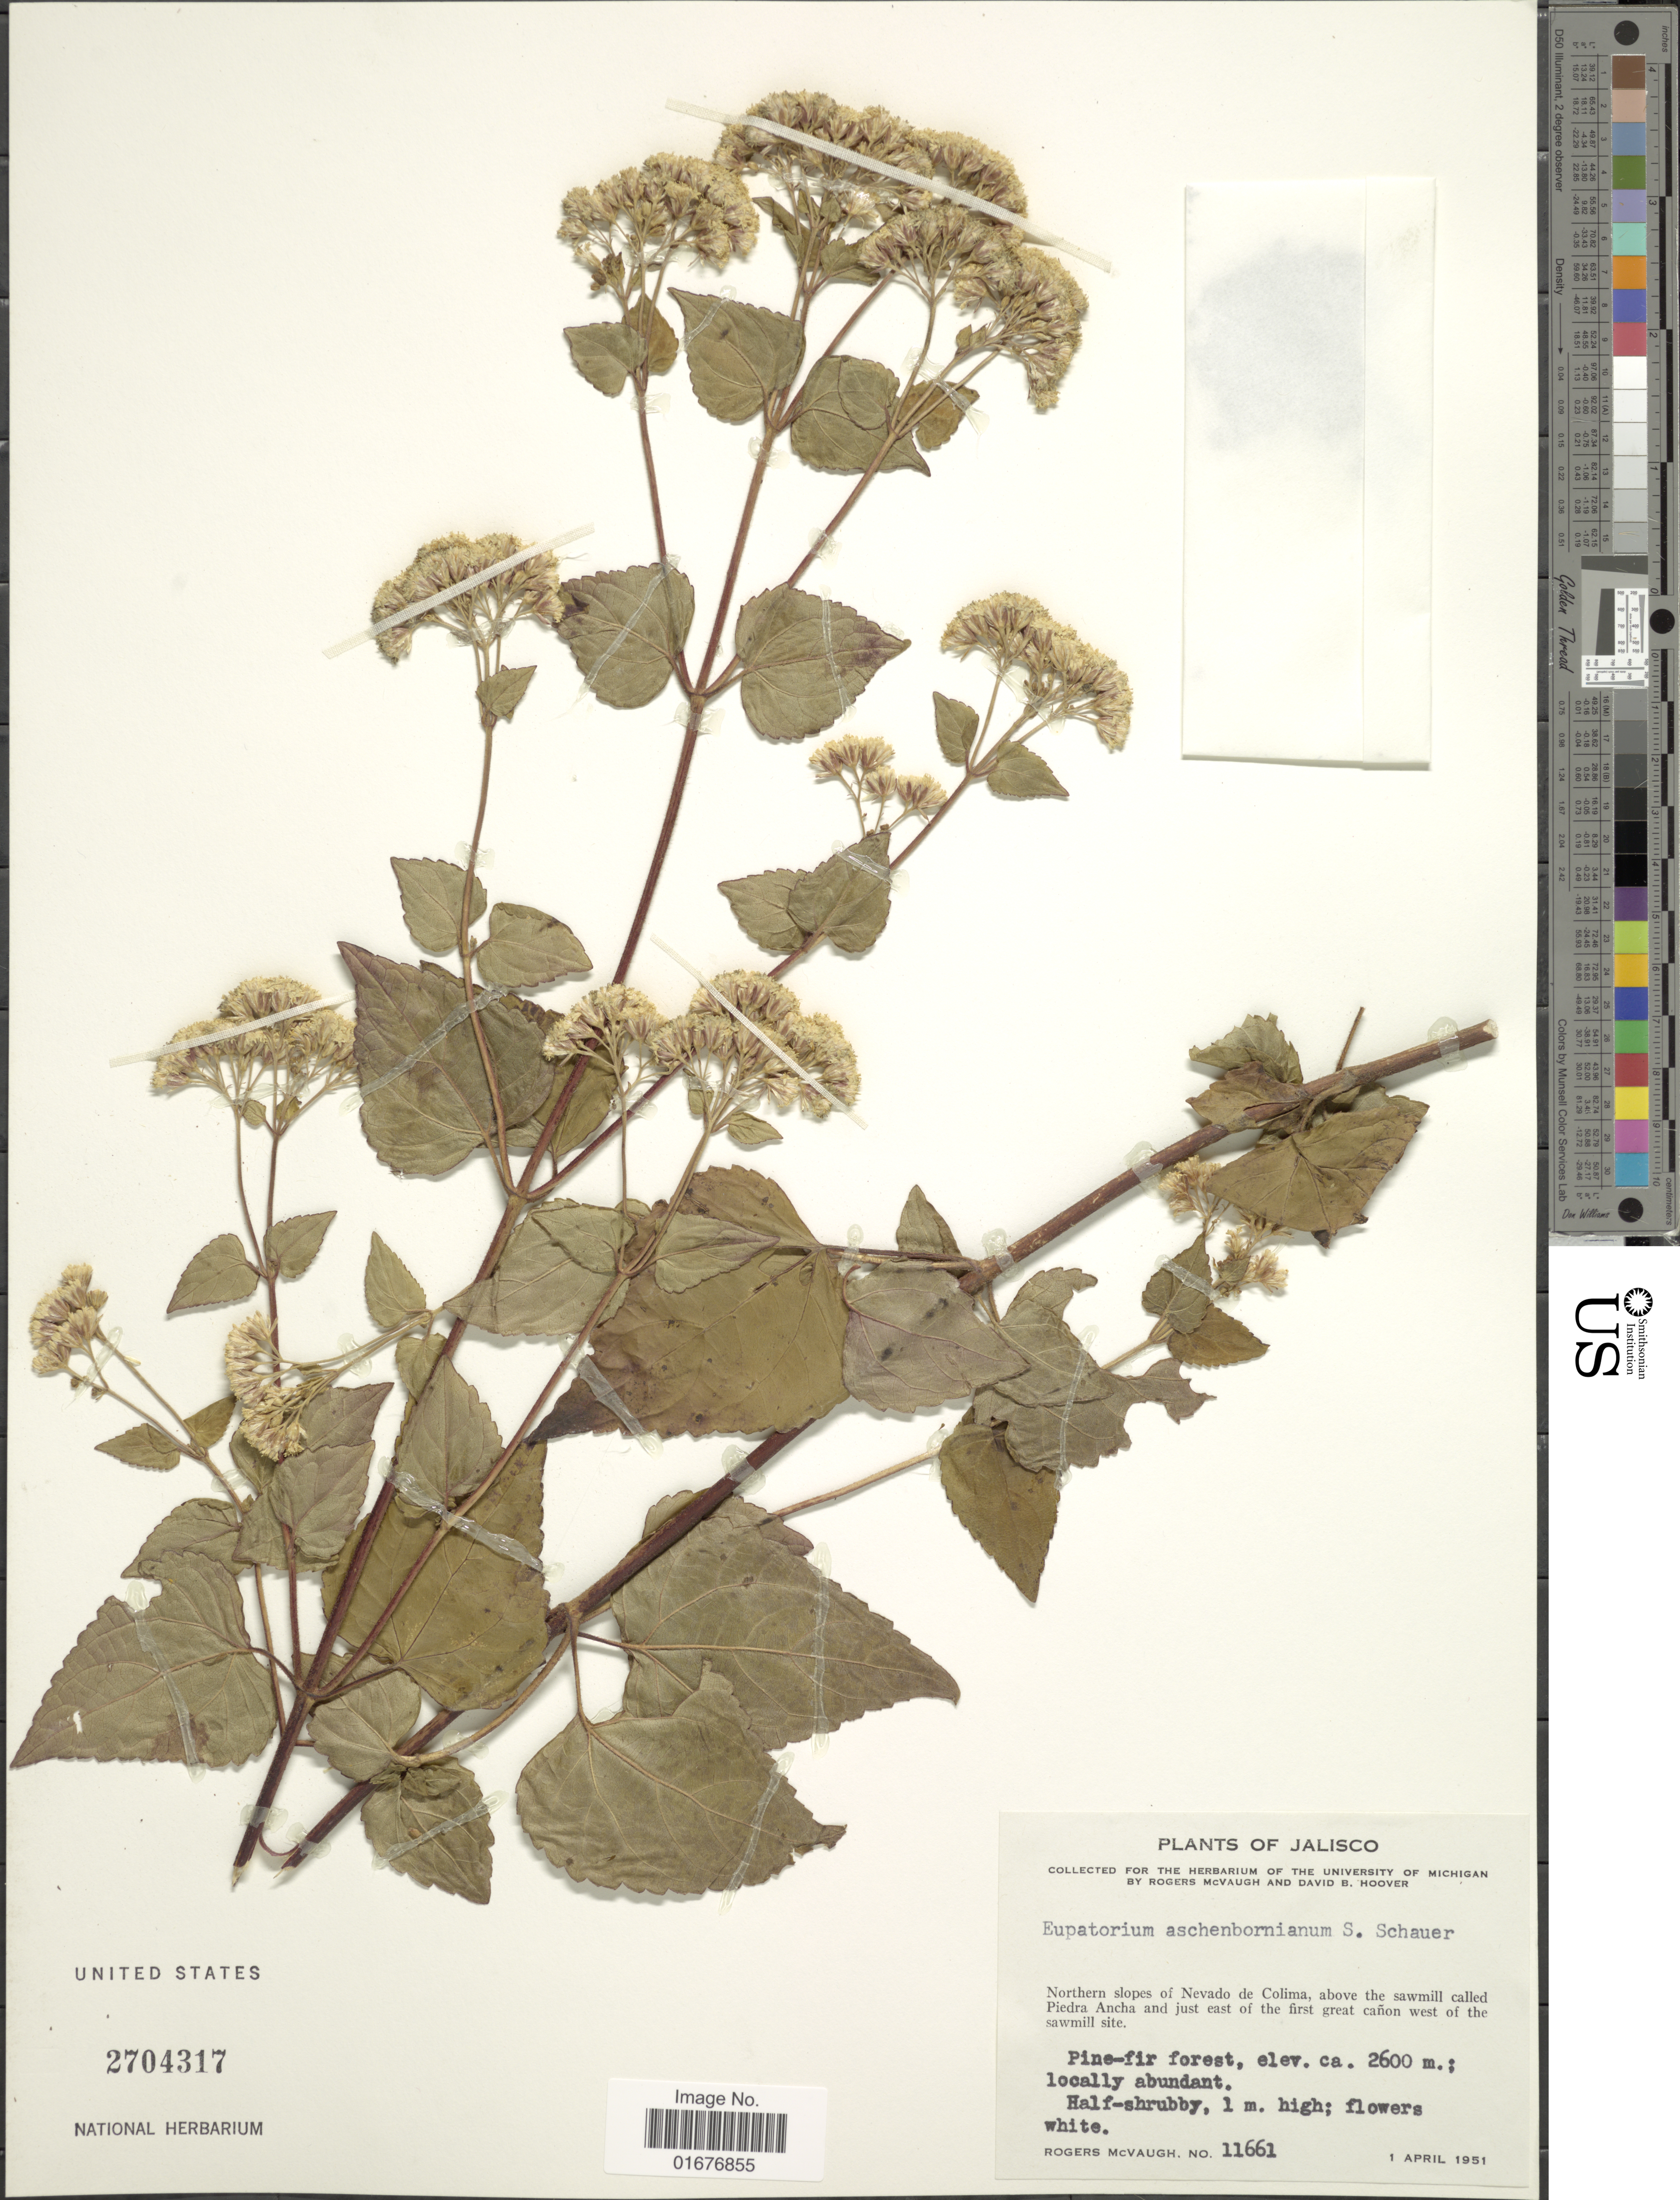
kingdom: Plantae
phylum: Tracheophyta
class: Magnoliopsida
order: Asterales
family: Asteraceae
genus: Ageratina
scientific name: Ageratina schaffneri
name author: (Sch. Bip. ex B.L. Rob.) R.M. King & H. Rob.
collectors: R. McVaugh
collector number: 11661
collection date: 1951-04-01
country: Mexico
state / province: Jalisco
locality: Northern slopes of Nevado de Colima, above the sawmill called Piedra Ancha and just east of the first great canon west of the sawmill site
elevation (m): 2600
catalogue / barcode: US 2704317